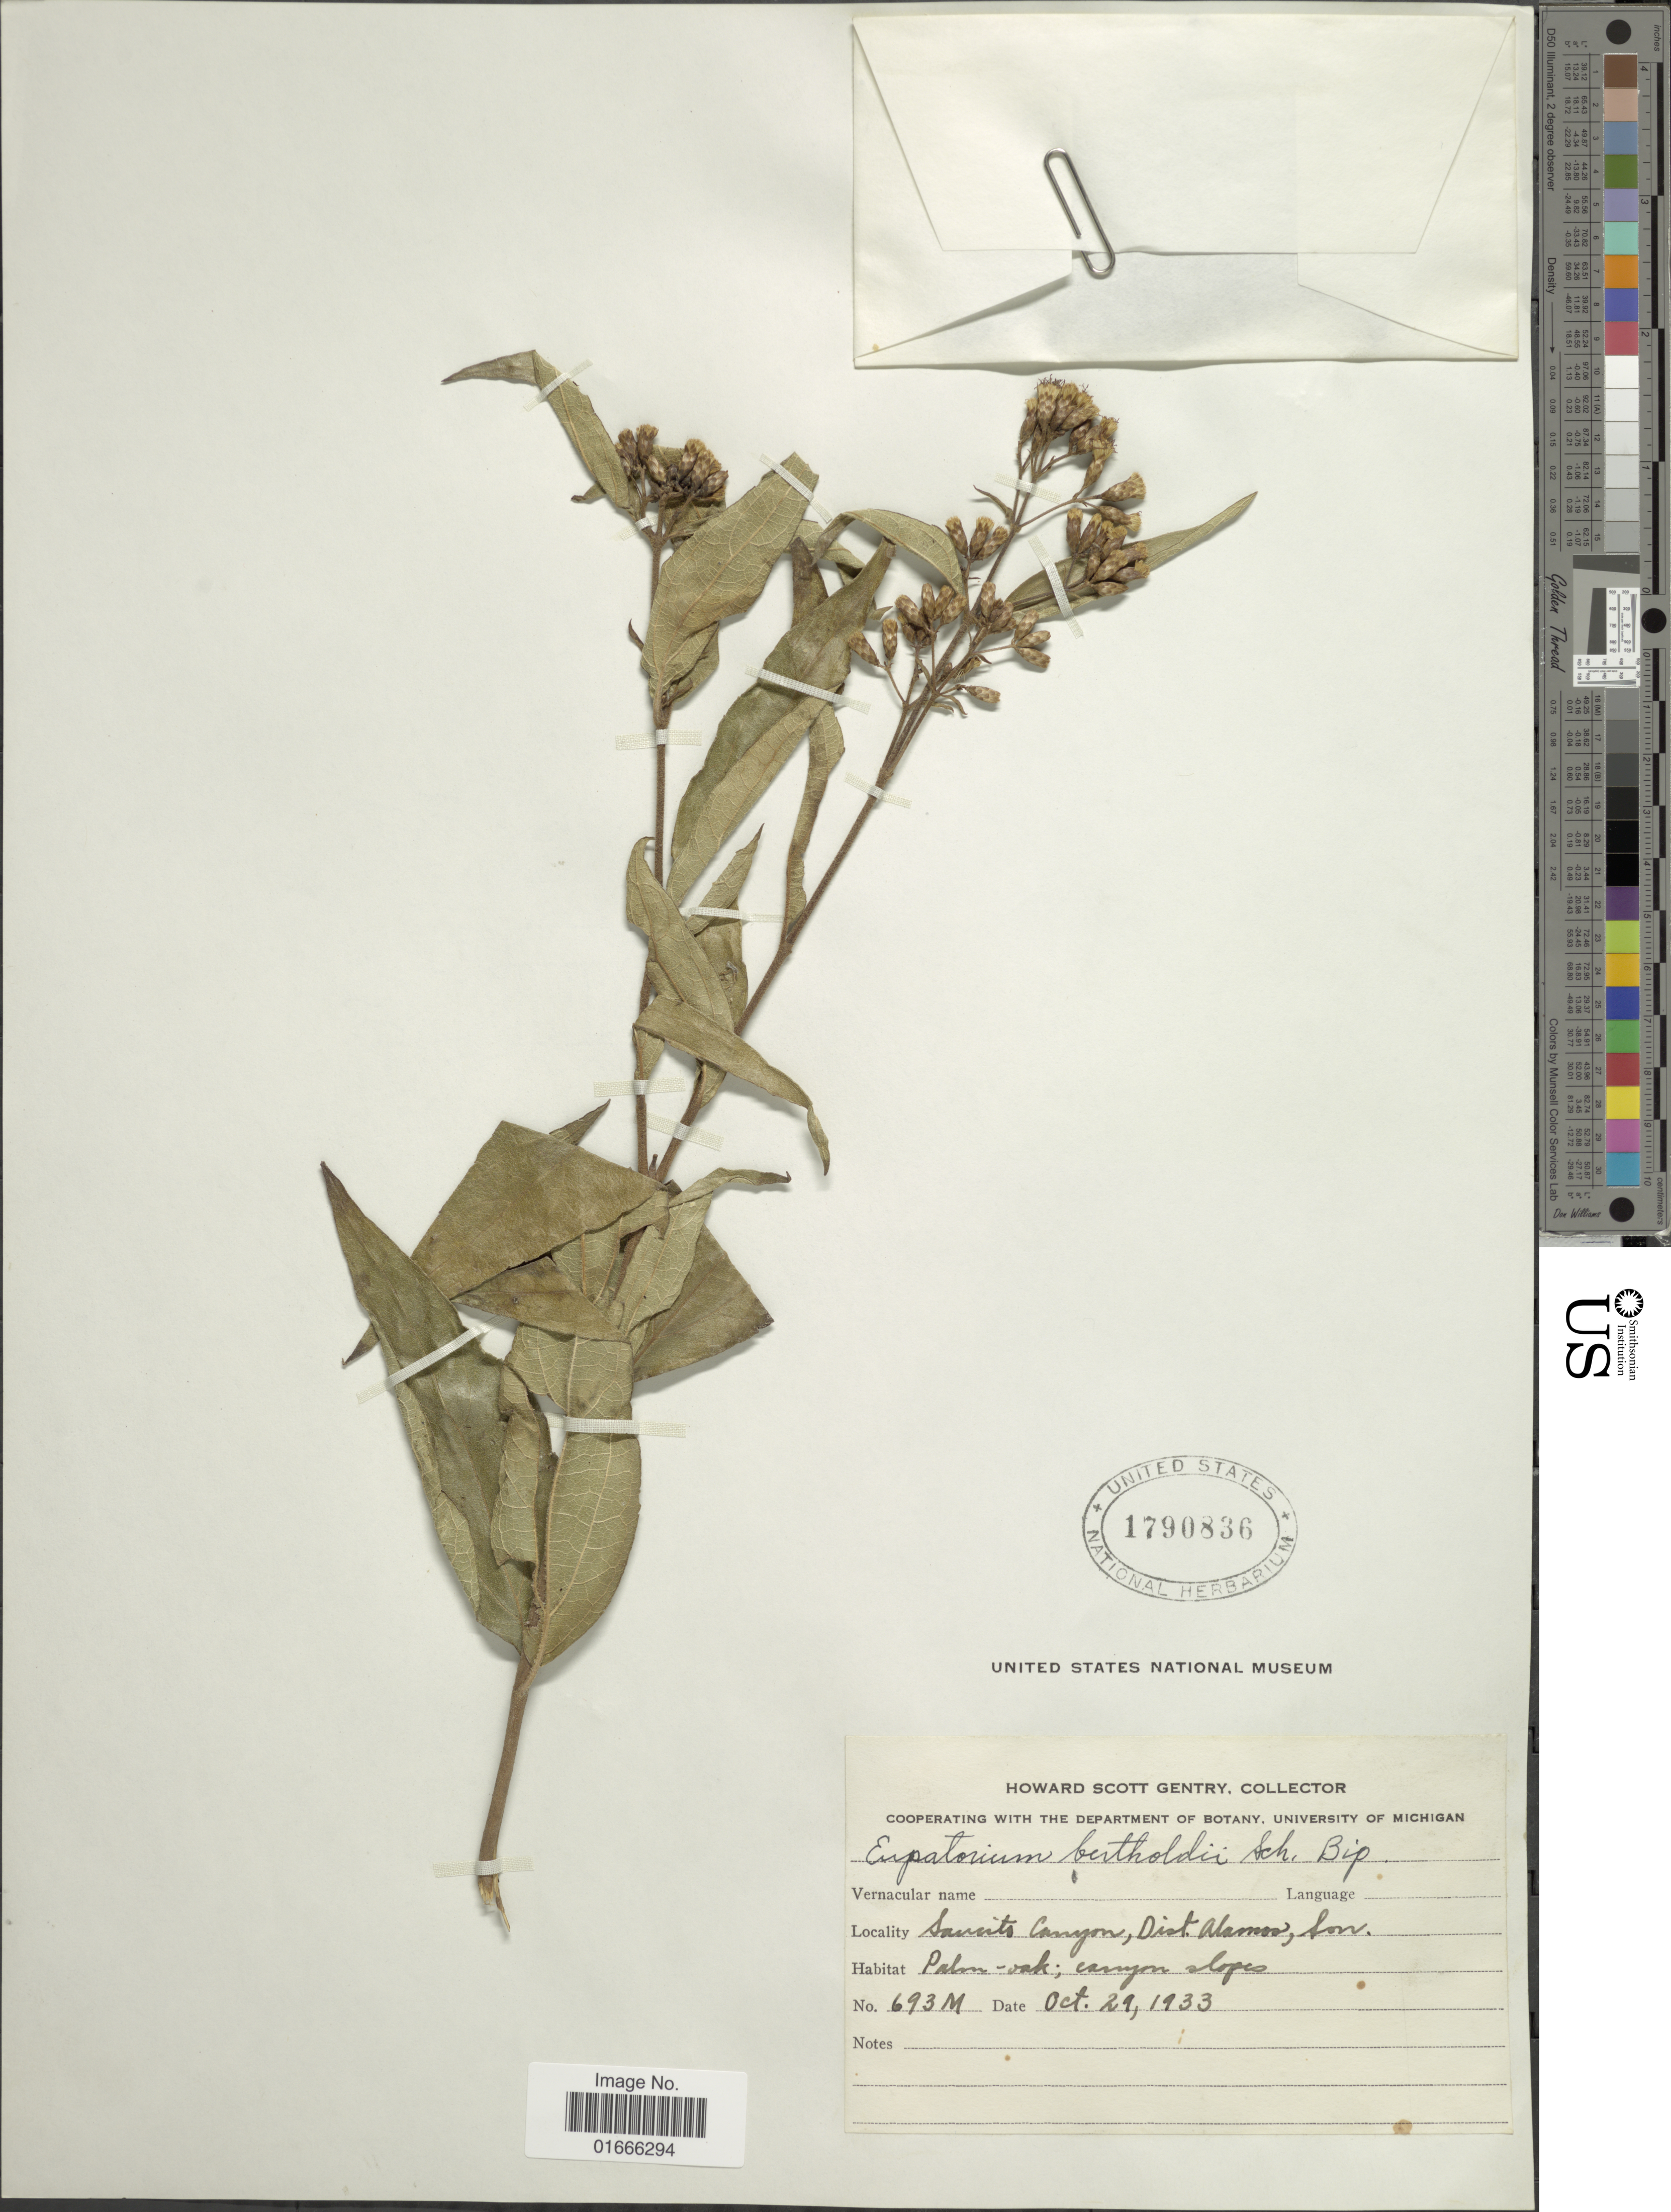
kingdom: Plantae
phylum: Tracheophyta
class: Magnoliopsida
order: Asterales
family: Asteraceae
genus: Chromolaena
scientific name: Chromolaena ovaliflora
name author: (Hook.) R.M. King & H. Rob.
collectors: H. S. Gentry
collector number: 693 M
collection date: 1933-10-29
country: Mexico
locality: Summits canyon, Dist Alamon, Son, Palm- oak, canyon slopes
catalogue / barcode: US 1790836